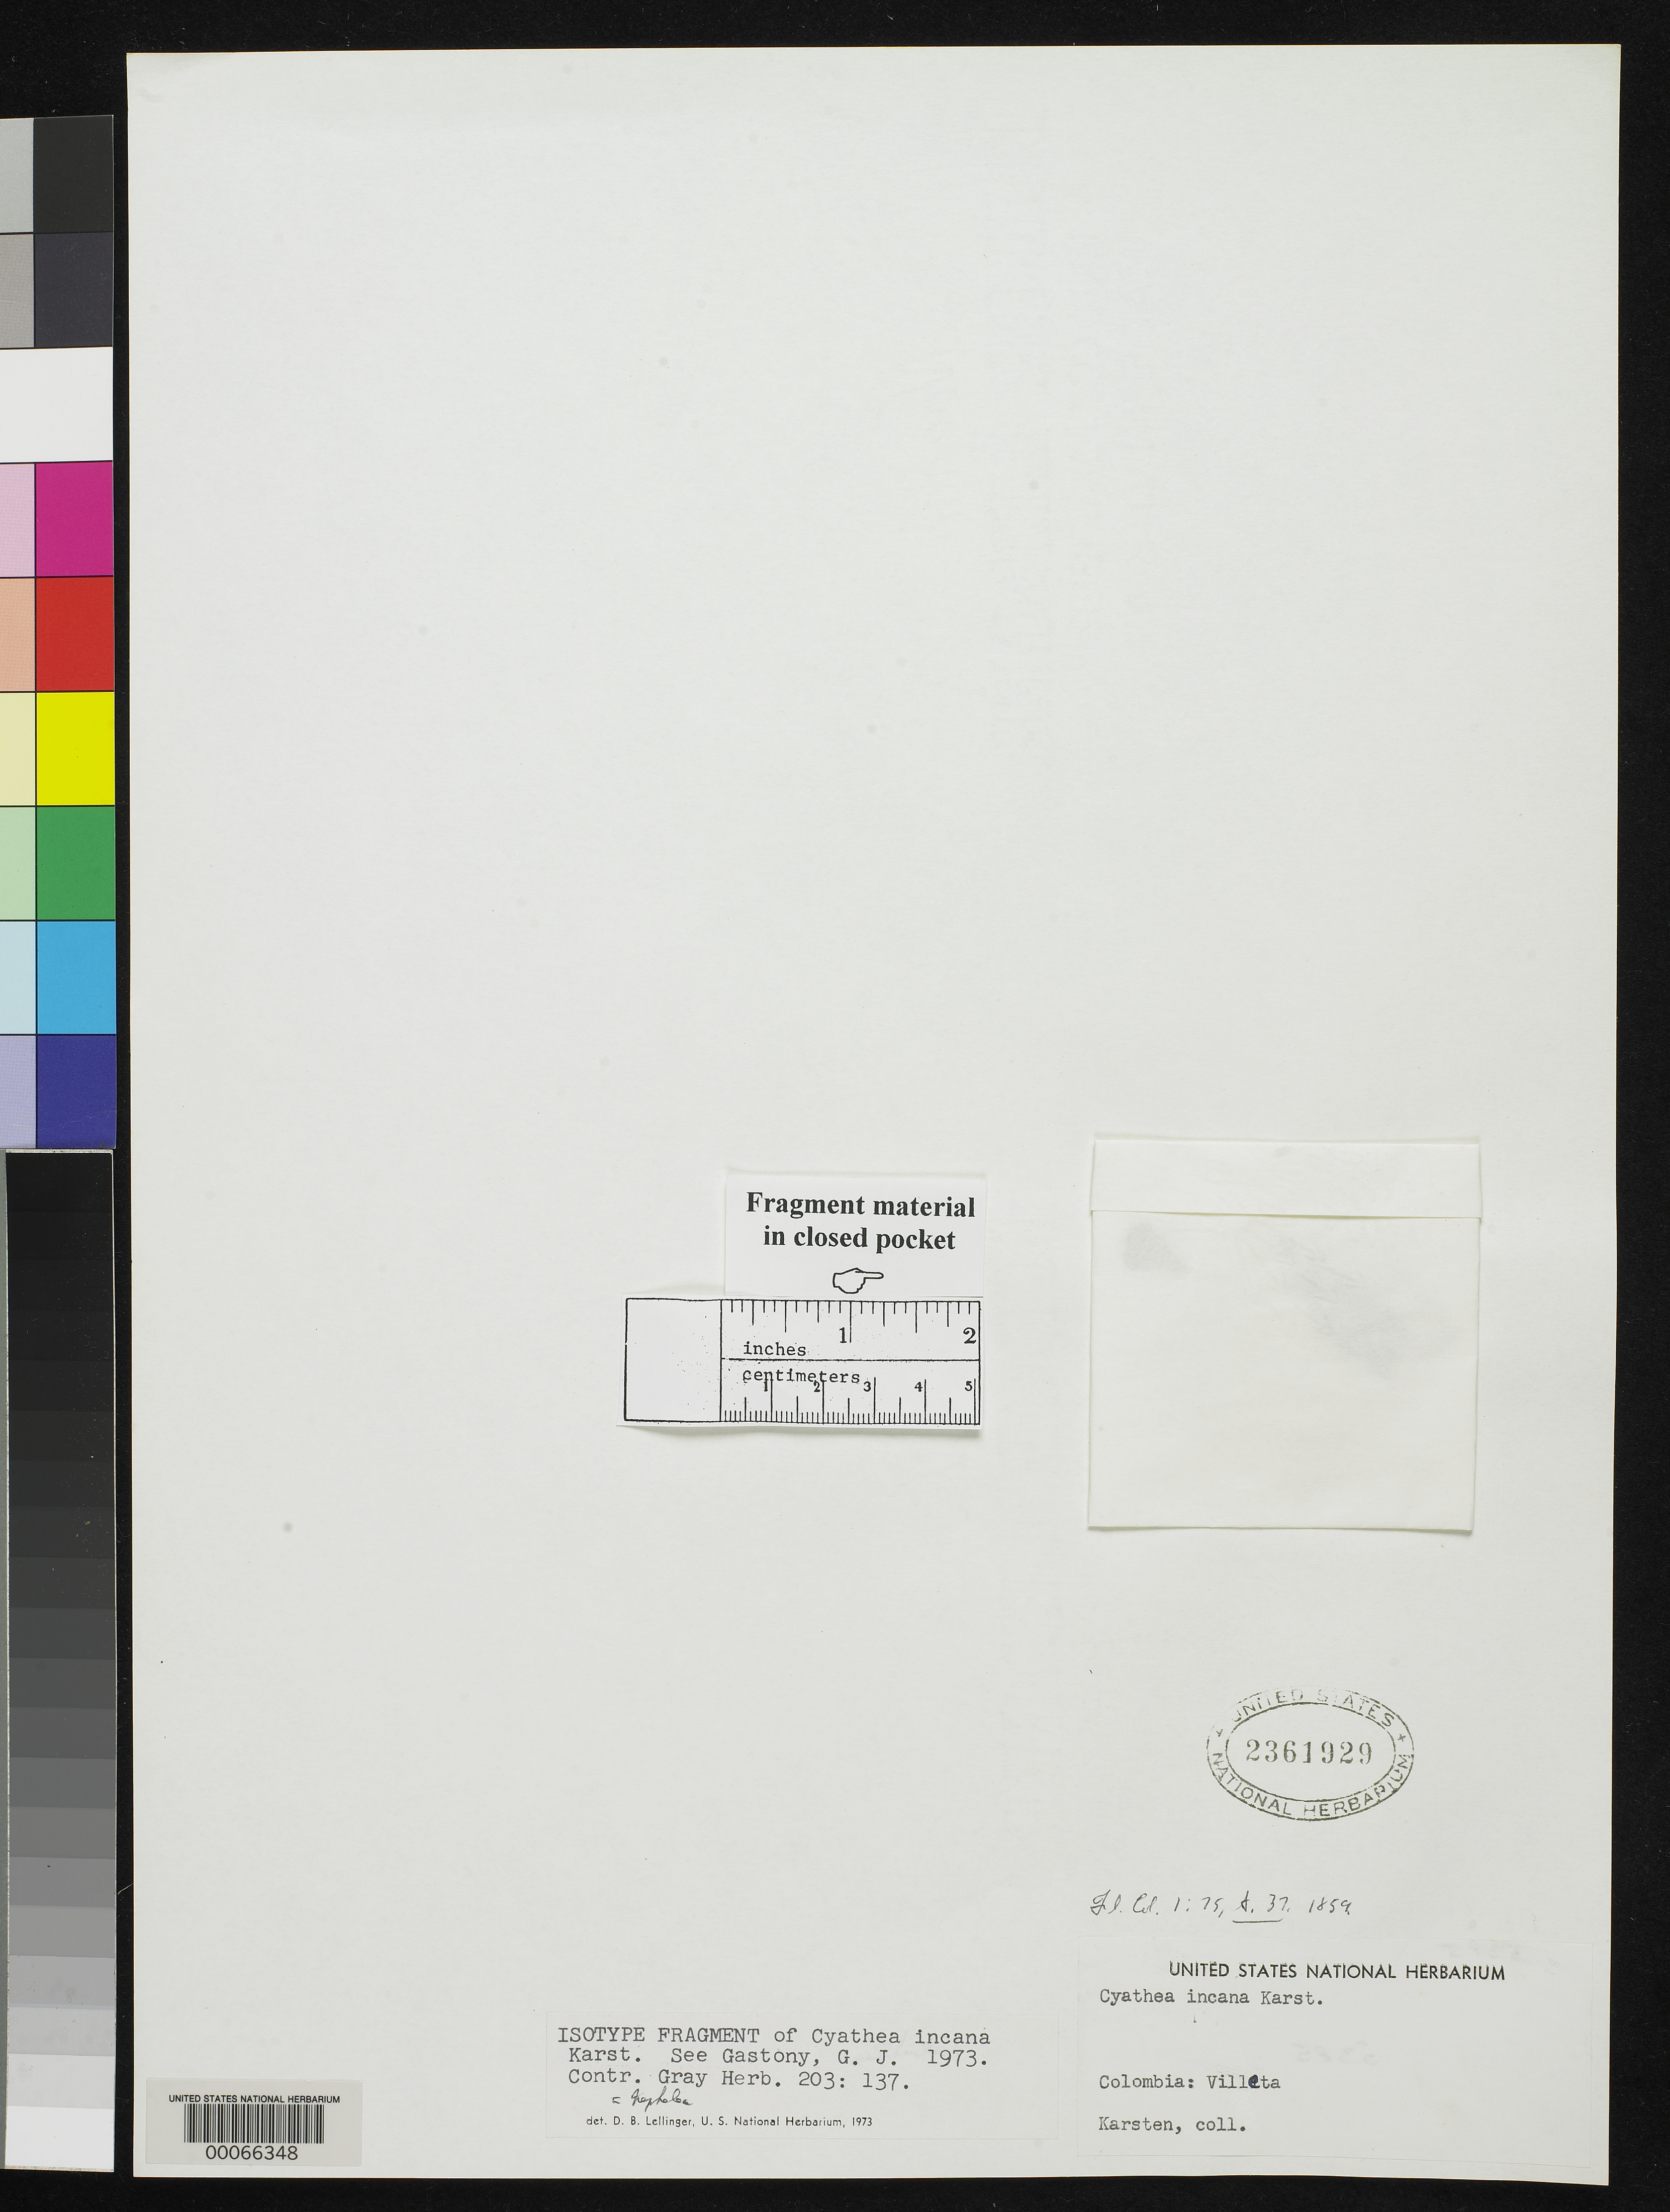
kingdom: Plantae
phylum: Tracheophyta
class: Polypodiopsida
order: Cyatheales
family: Cyatheaceae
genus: Cyathea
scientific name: Cyathea incana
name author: H. Karst.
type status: Isotype Fragment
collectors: H. Karsten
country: Colombia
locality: Villeta.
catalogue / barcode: US 2361929